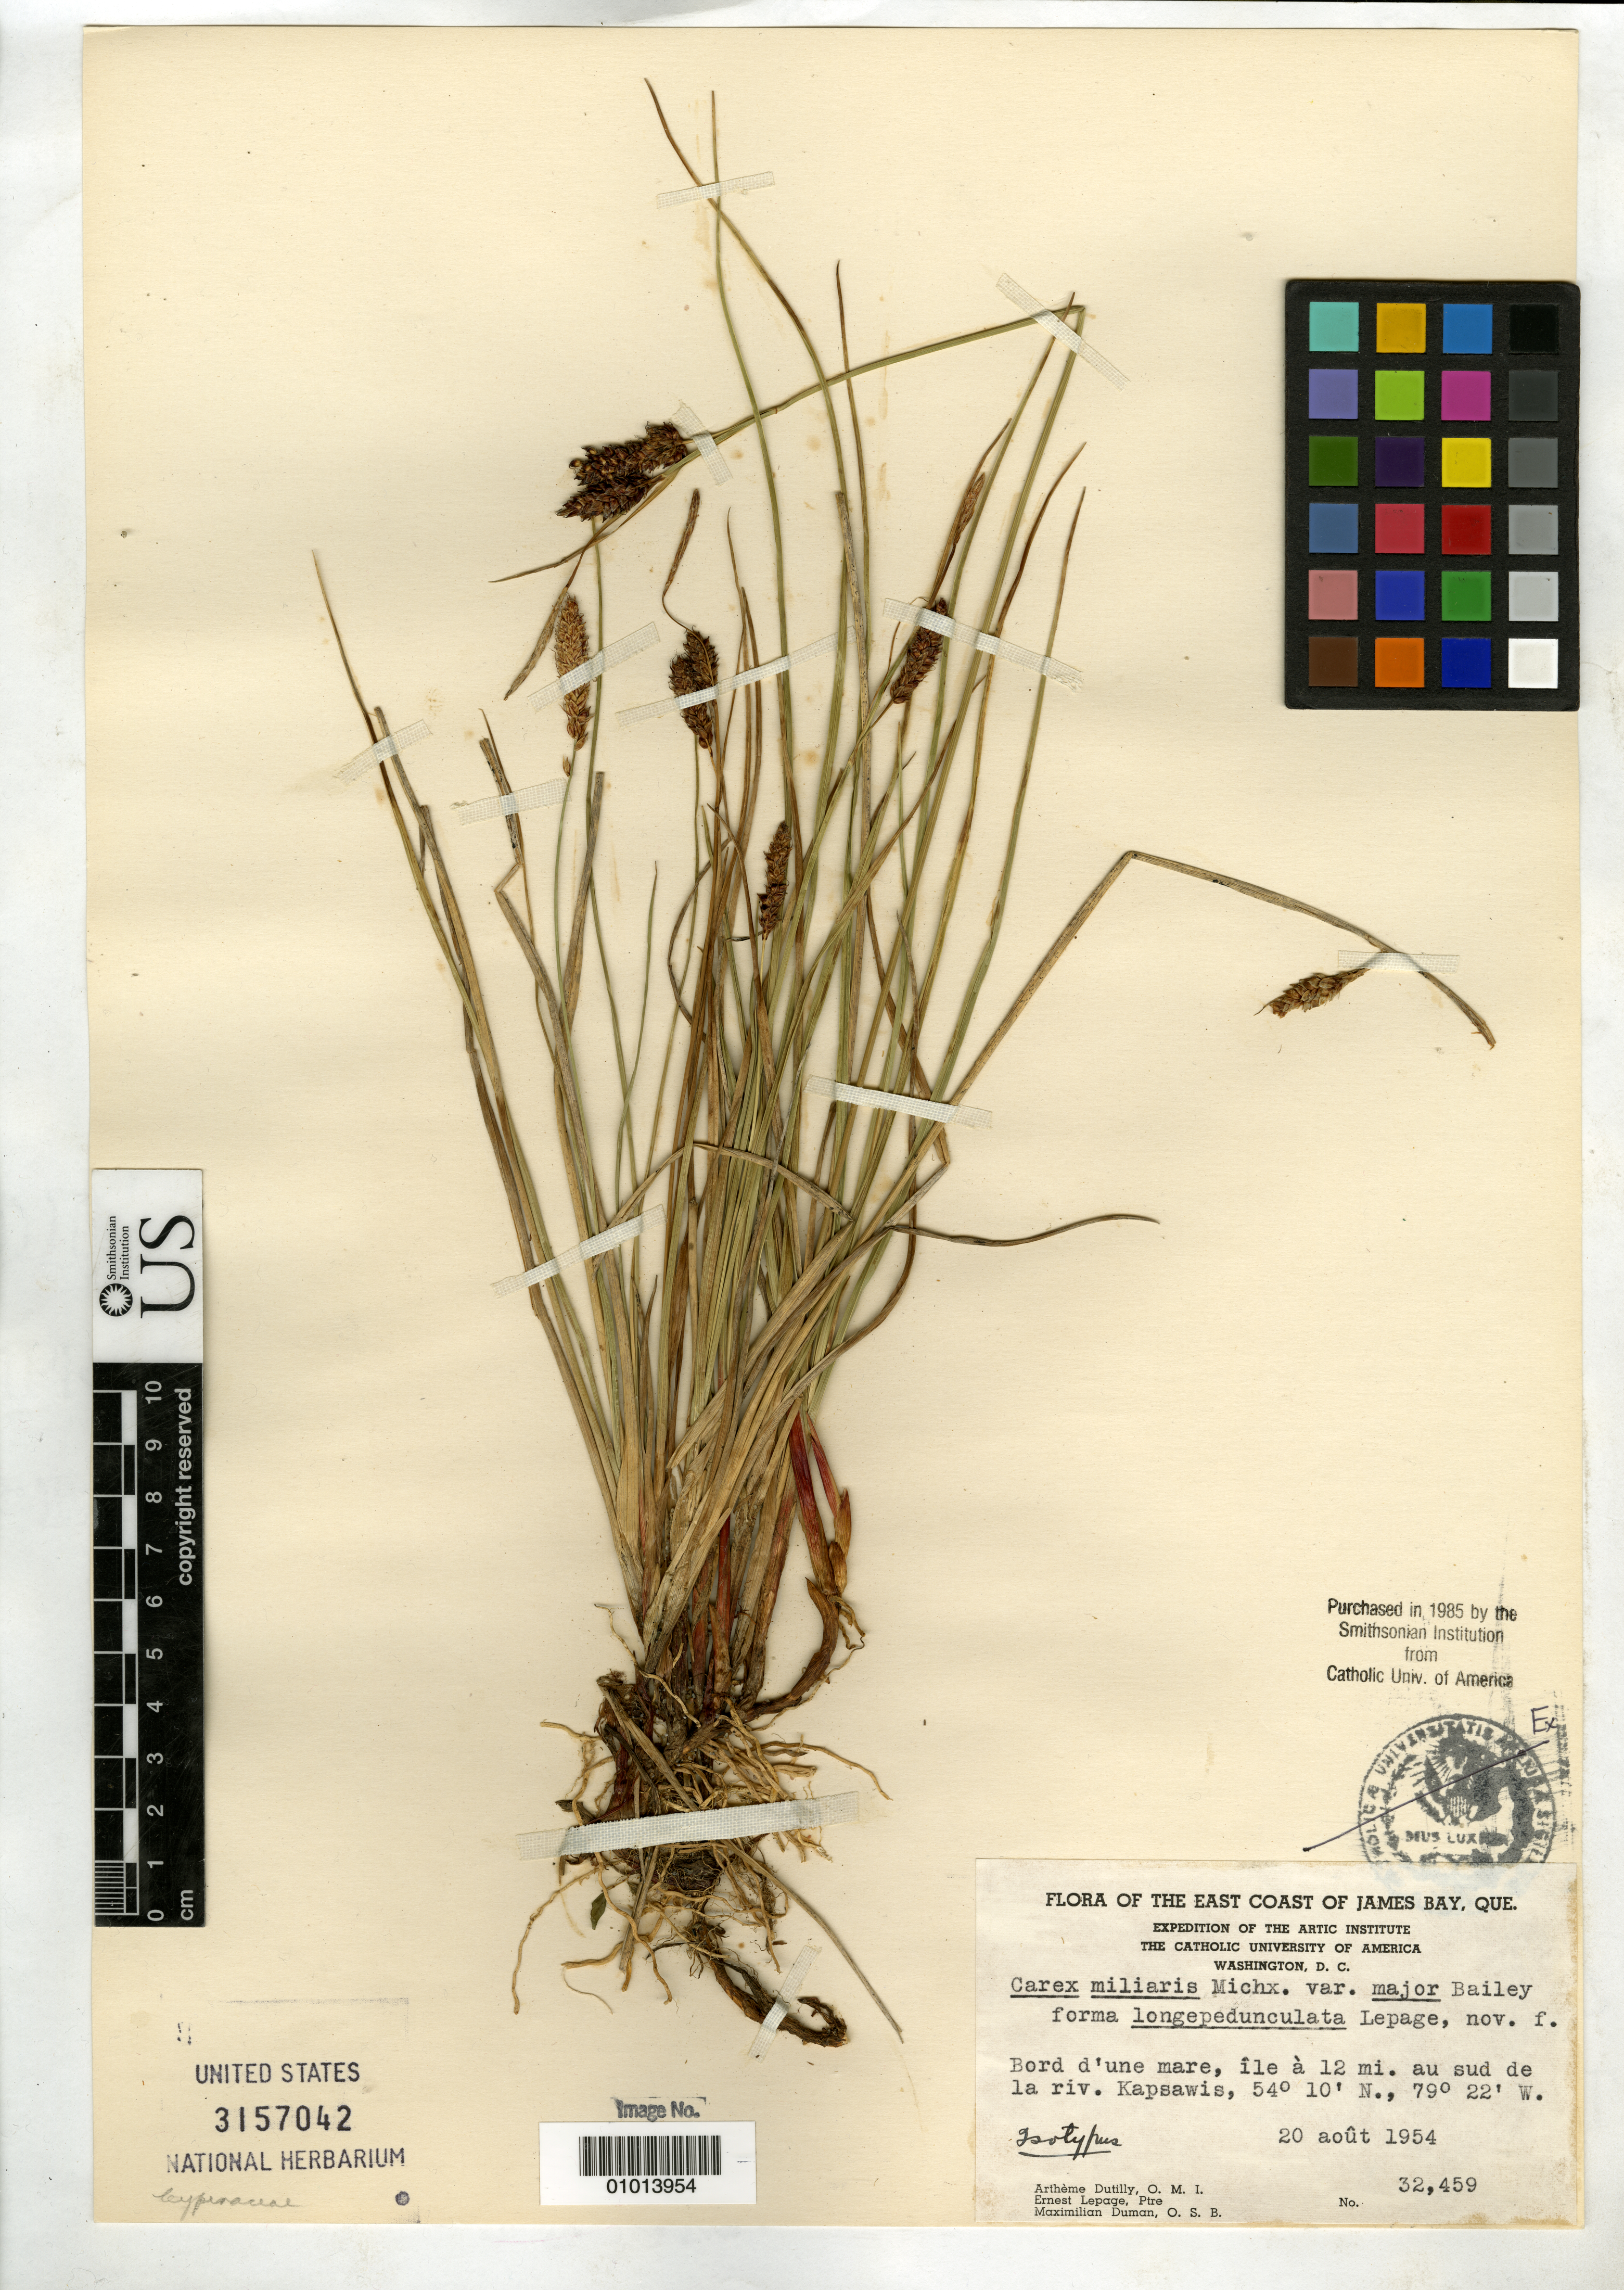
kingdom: Plantae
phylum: Tracheophyta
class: Liliopsida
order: Poales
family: Cyperaceae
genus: Carex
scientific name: Carex miliaris f. longepedunculata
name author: Lepage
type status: Syntype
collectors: A. Dutilly, E. Lepage & M. Duman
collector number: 32459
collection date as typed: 20 Aug 1954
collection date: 1954-08-20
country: Canada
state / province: Quebec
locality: East coast of James Bay.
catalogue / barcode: US 3157042